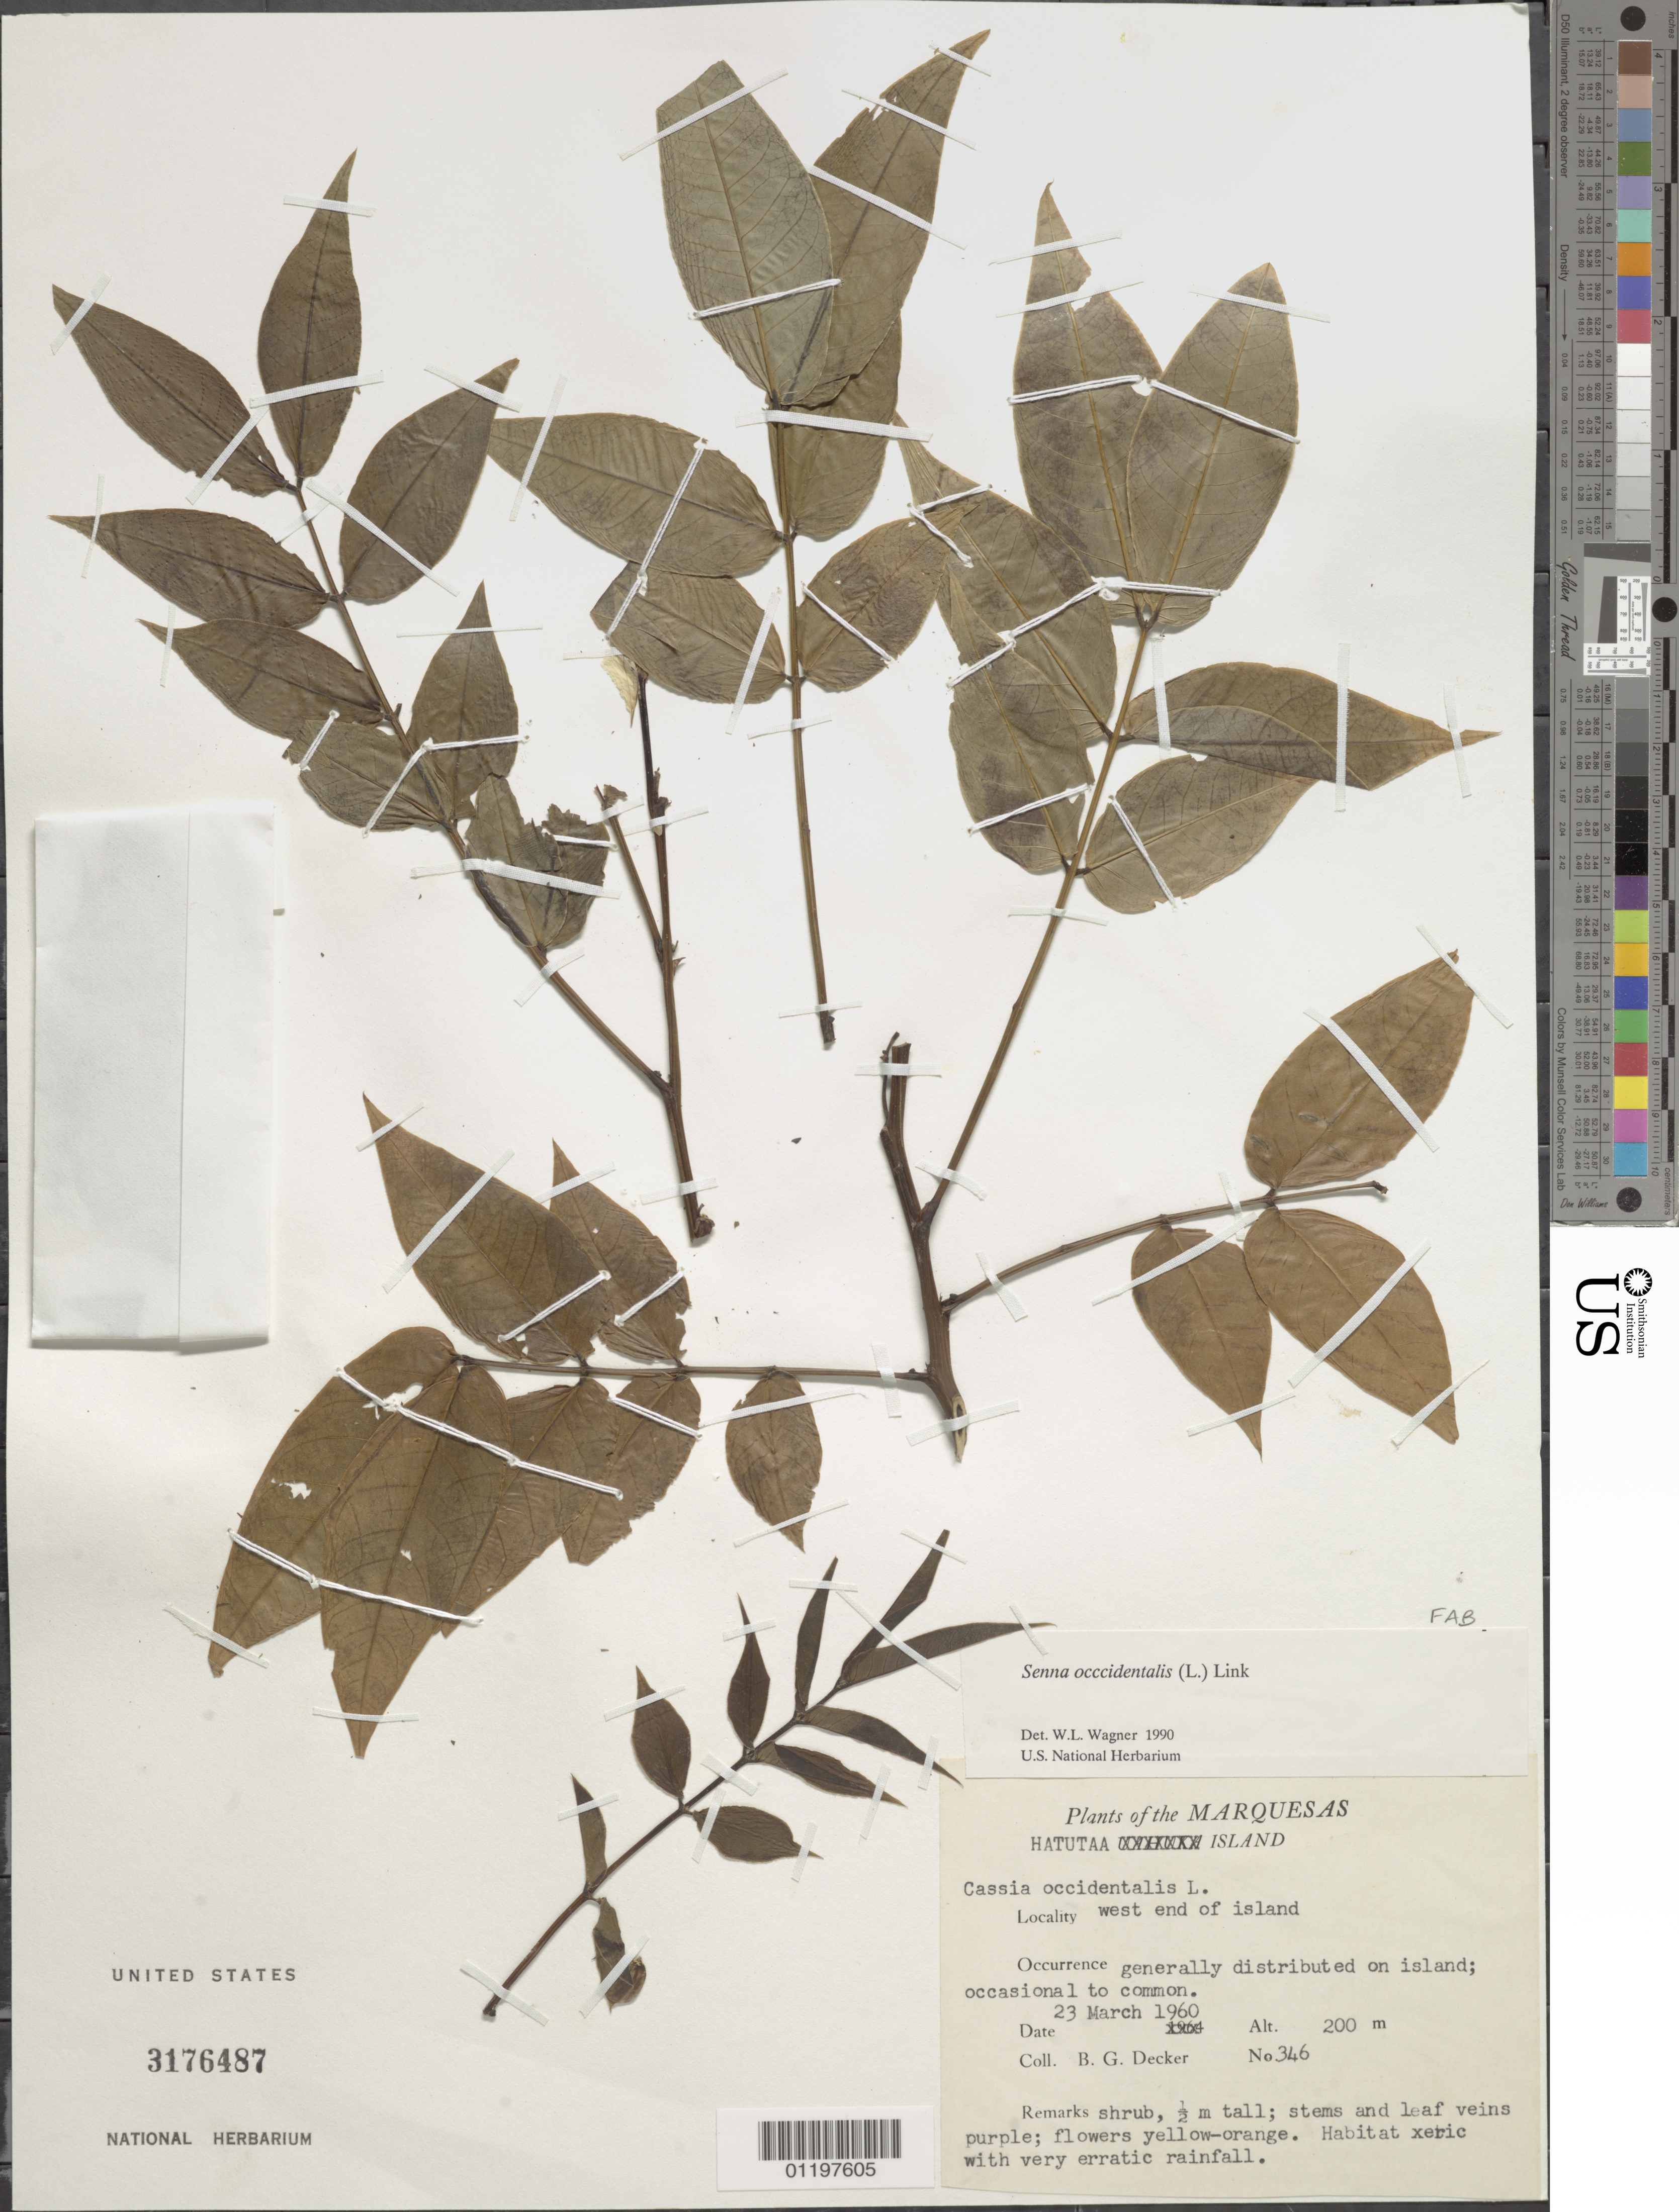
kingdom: Plantae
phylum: Tracheophyta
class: Magnoliopsida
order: Fabales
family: Fabaceae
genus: Senna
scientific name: Senna occidentalis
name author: (L.) Link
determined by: Wagner, W. L., (BOT), Smithsonian Institution - National Museum of Natural History (UNITED STATES)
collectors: B. G. Decker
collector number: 346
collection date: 1960-03-23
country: French Polynesia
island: Hatutaa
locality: W end of island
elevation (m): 200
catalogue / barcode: US 3176487